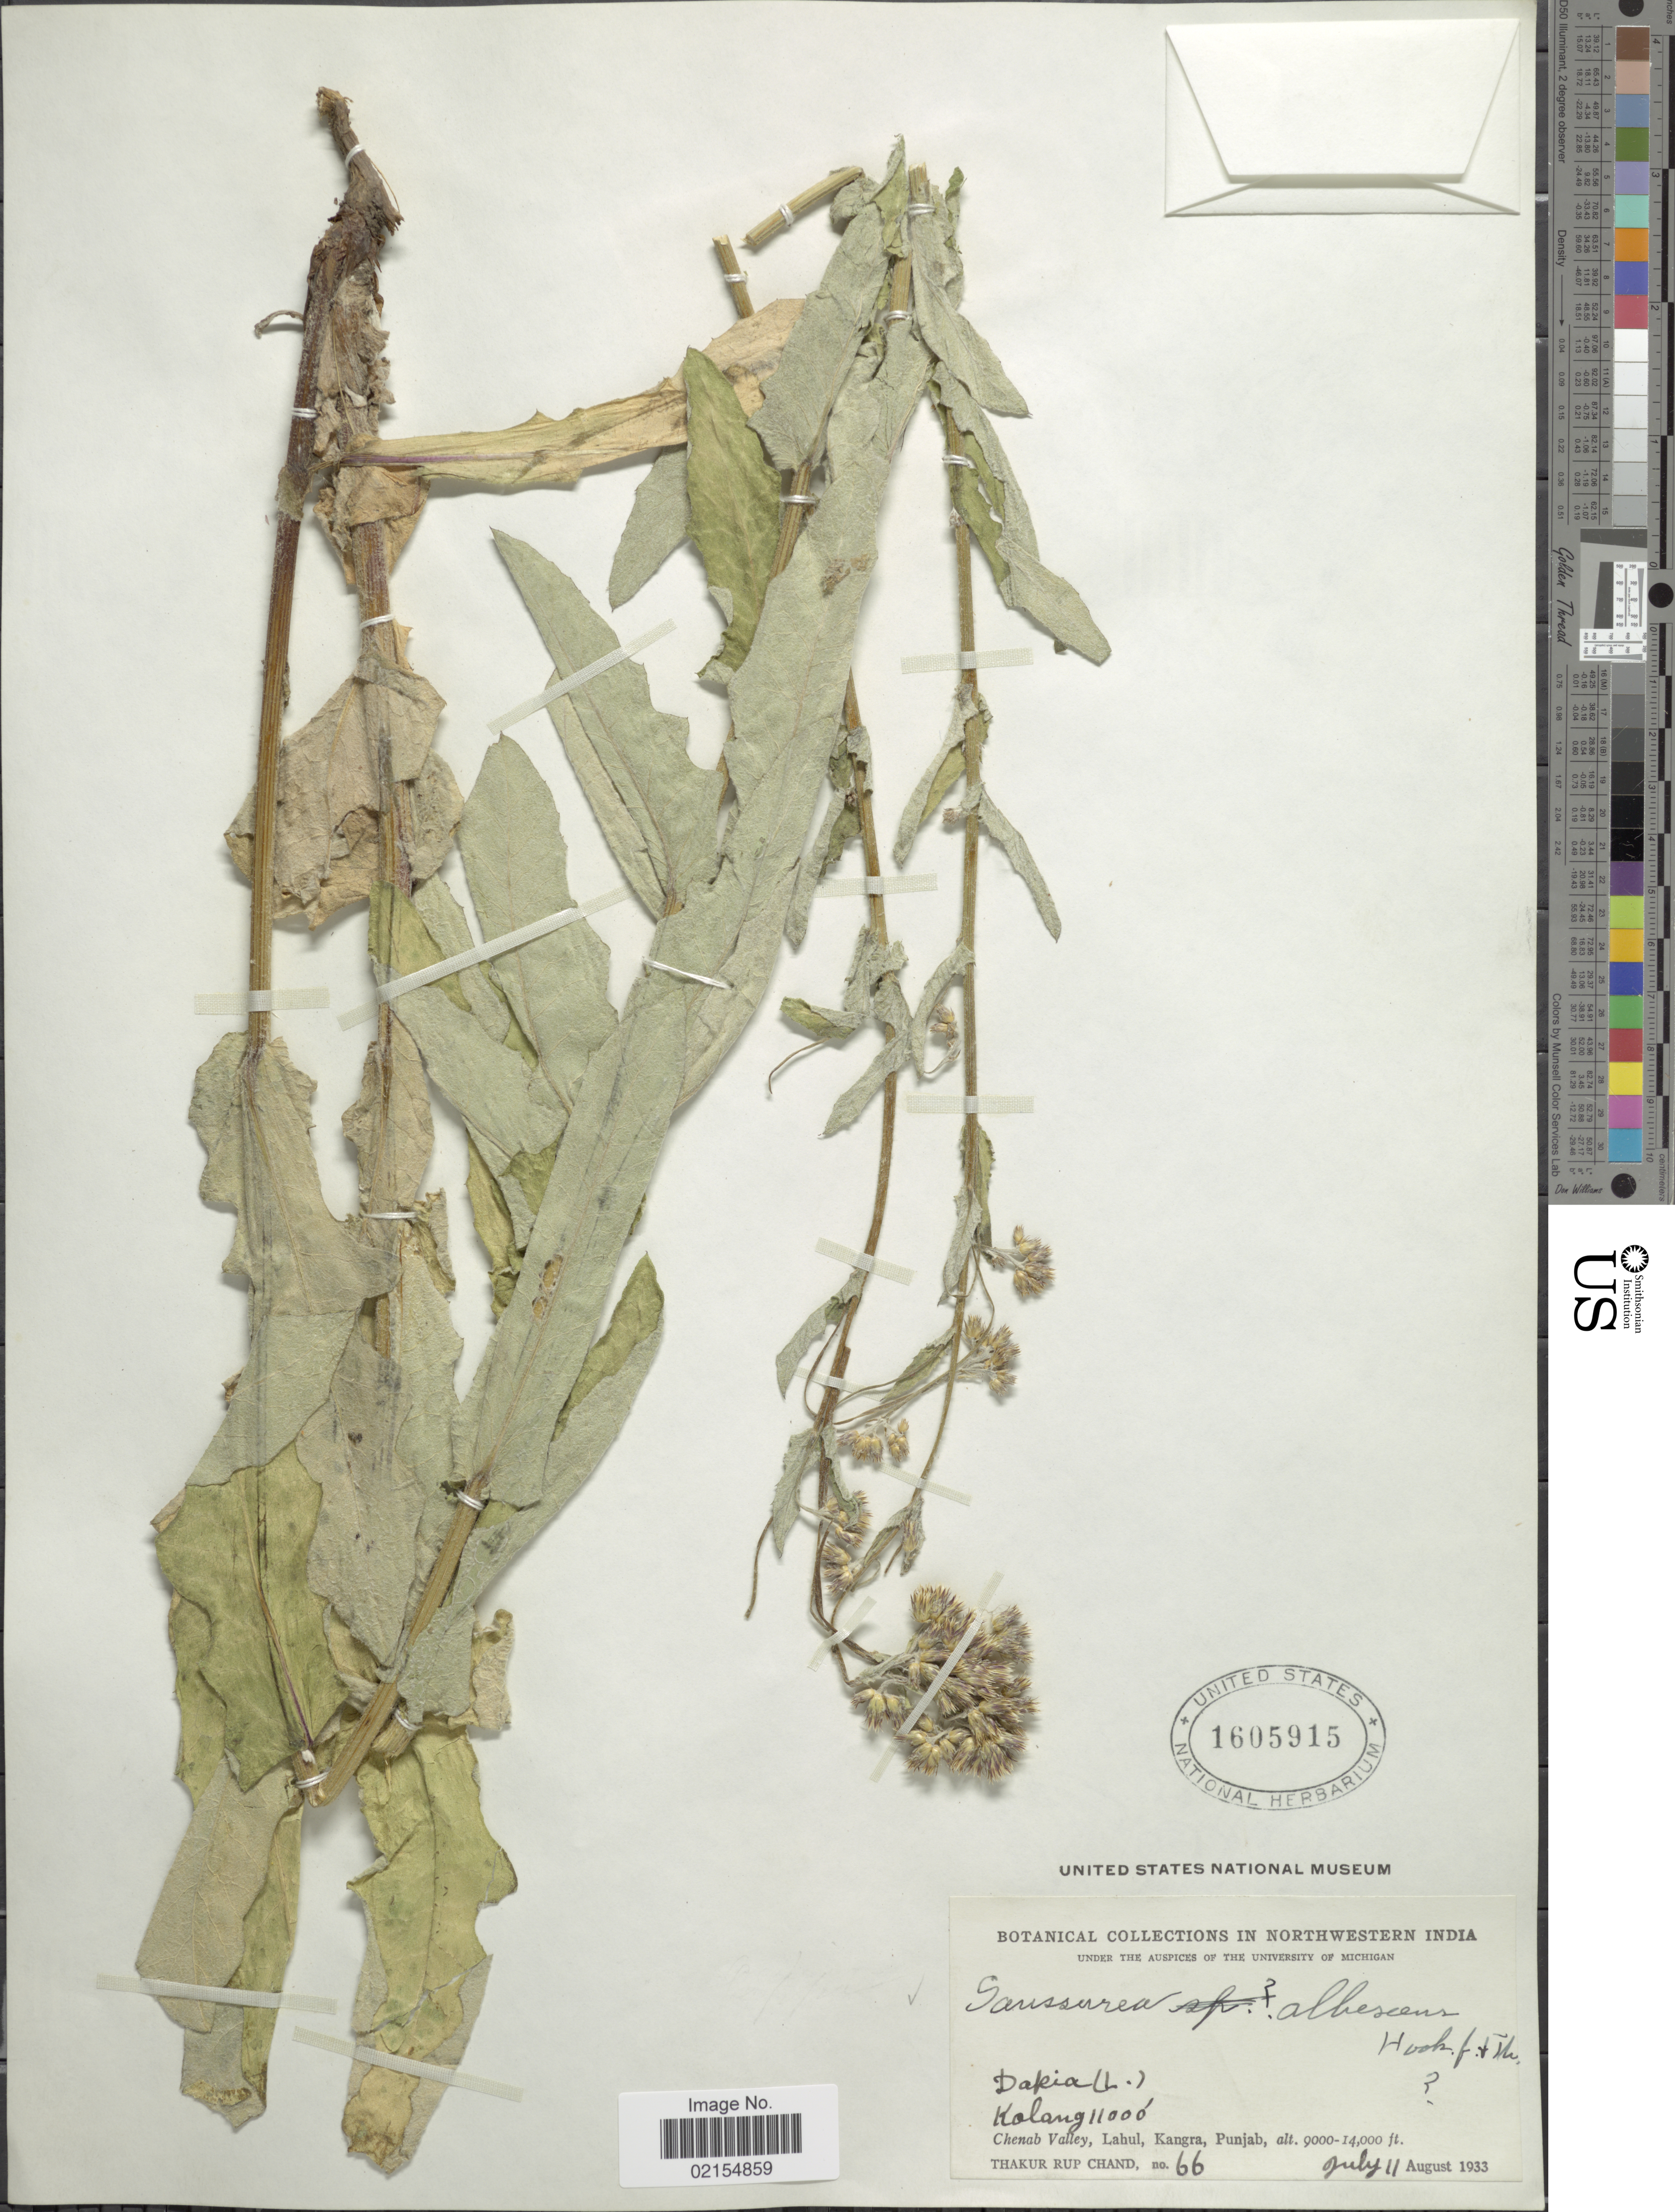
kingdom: Plantae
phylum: Tracheophyta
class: Magnoliopsida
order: Asterales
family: Asteraceae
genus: Himalaiella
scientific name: Himalaiella chenopodiifolia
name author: (Klatt) Raab-Straube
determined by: Chen, Yousheng S.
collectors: T. R. Chand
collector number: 66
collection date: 1933-07-11/1933-08-11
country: India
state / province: Himachal Pradesh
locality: In Northwestern India, Kolang, Chenab Valley, Kangra, Punjab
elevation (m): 3353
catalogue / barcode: US 1605915